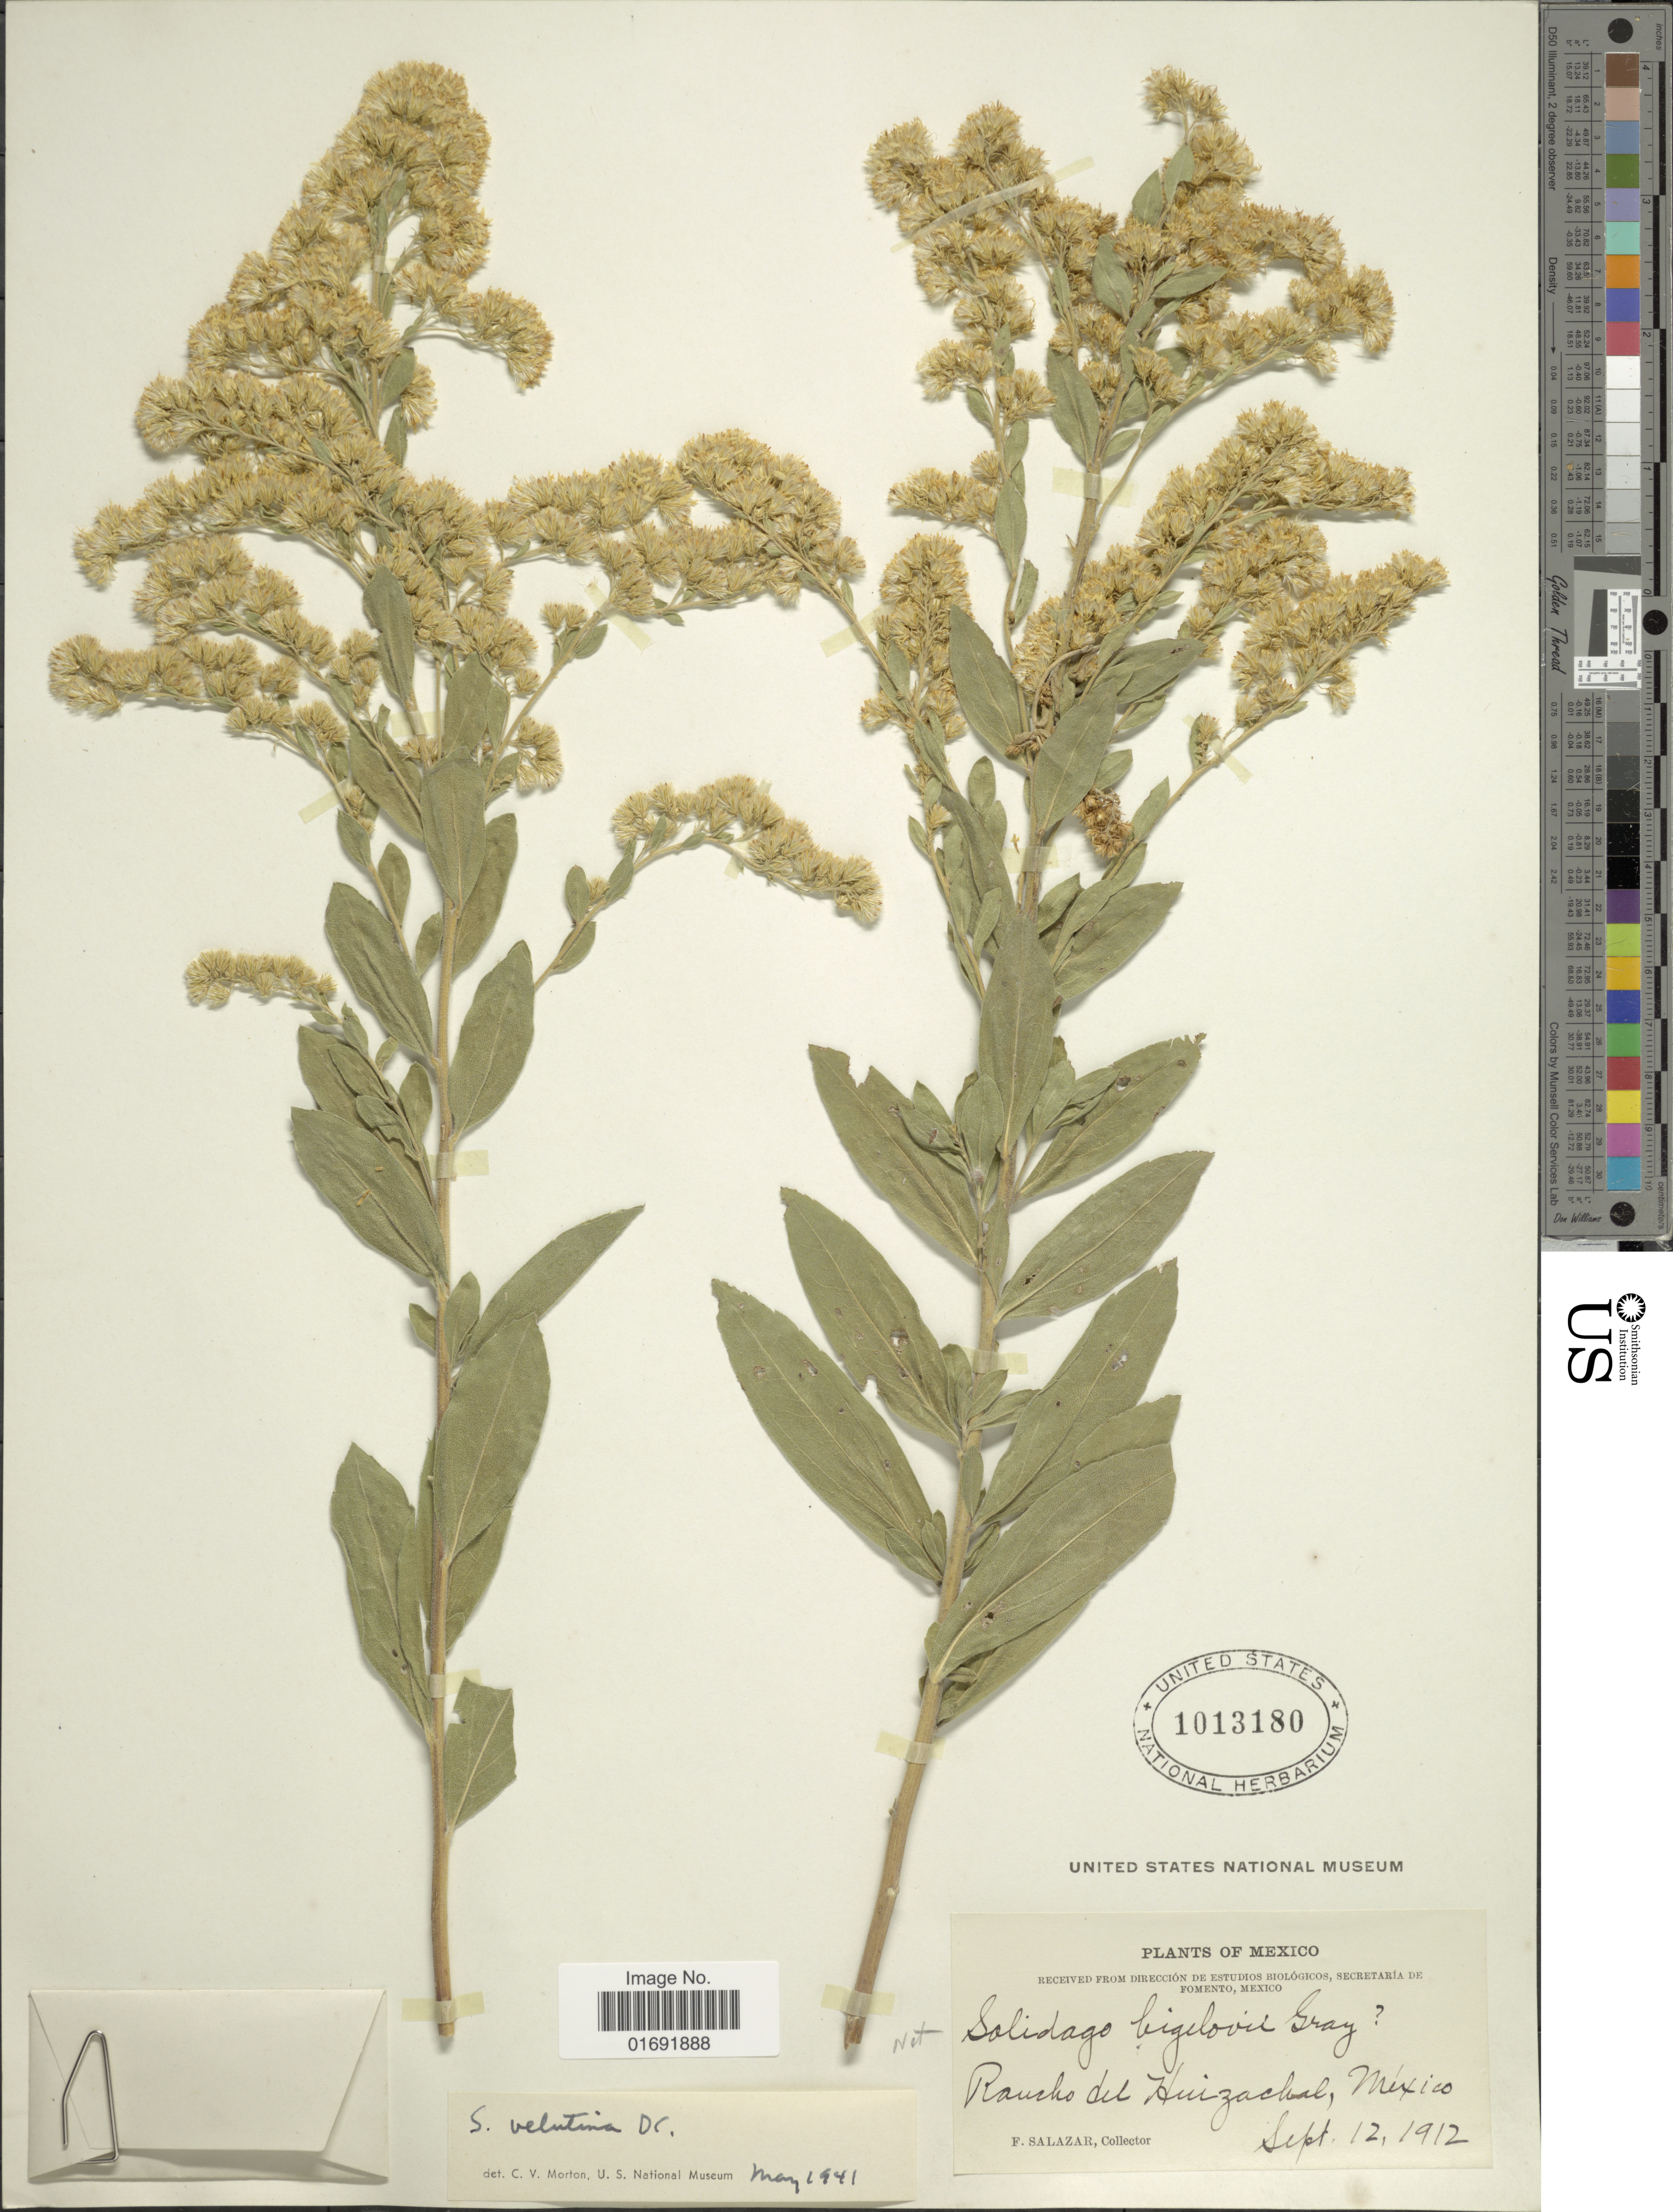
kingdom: Plantae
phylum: Tracheophyta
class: Magnoliopsida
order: Asterales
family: Asteraceae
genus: Solidago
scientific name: Solidago velutina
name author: DC.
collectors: F. Salazar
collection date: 1912-09-12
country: Mexico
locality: Rancho del Huizachal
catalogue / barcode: US 1013180